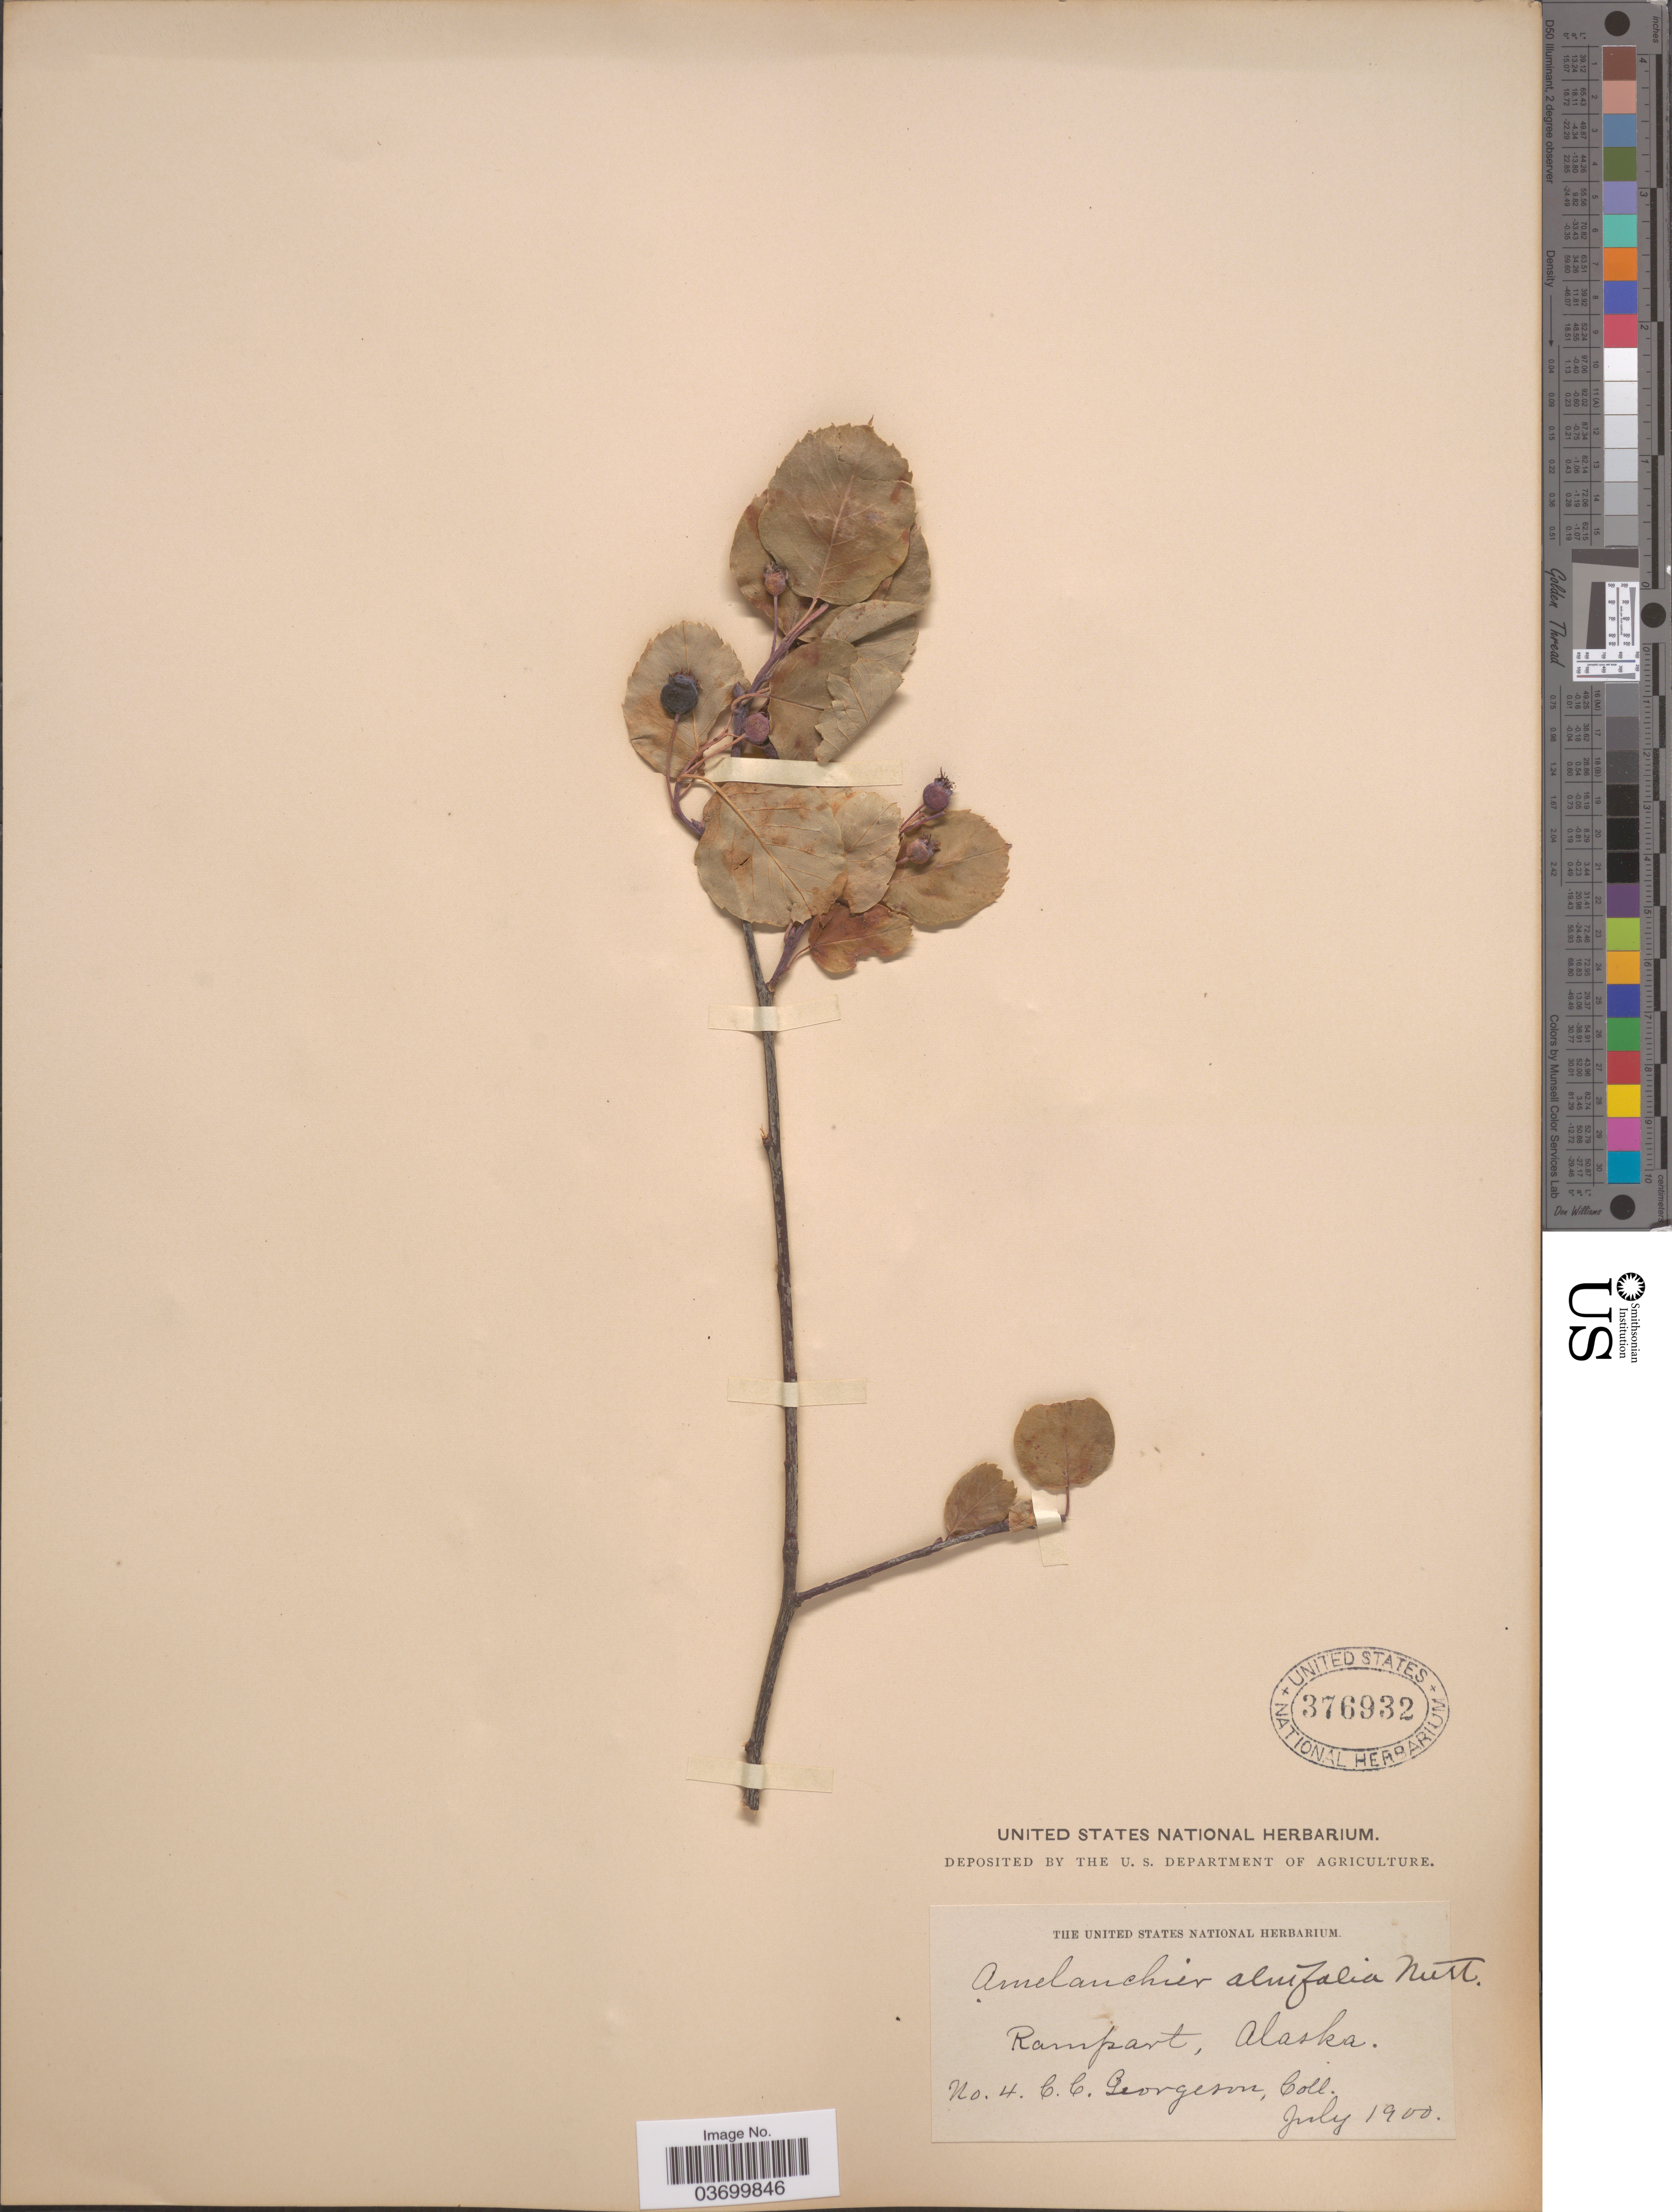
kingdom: Plantae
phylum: Tracheophyta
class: Magnoliopsida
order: Rosales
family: Rosaceae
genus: Amelanchier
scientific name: Amelanchier alnifolia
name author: (Nutt.) Nutt. ex M. Roem.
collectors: C. Georgeson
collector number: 4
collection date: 1900-07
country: United States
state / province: Alaska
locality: Rampart.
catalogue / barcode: US 376932